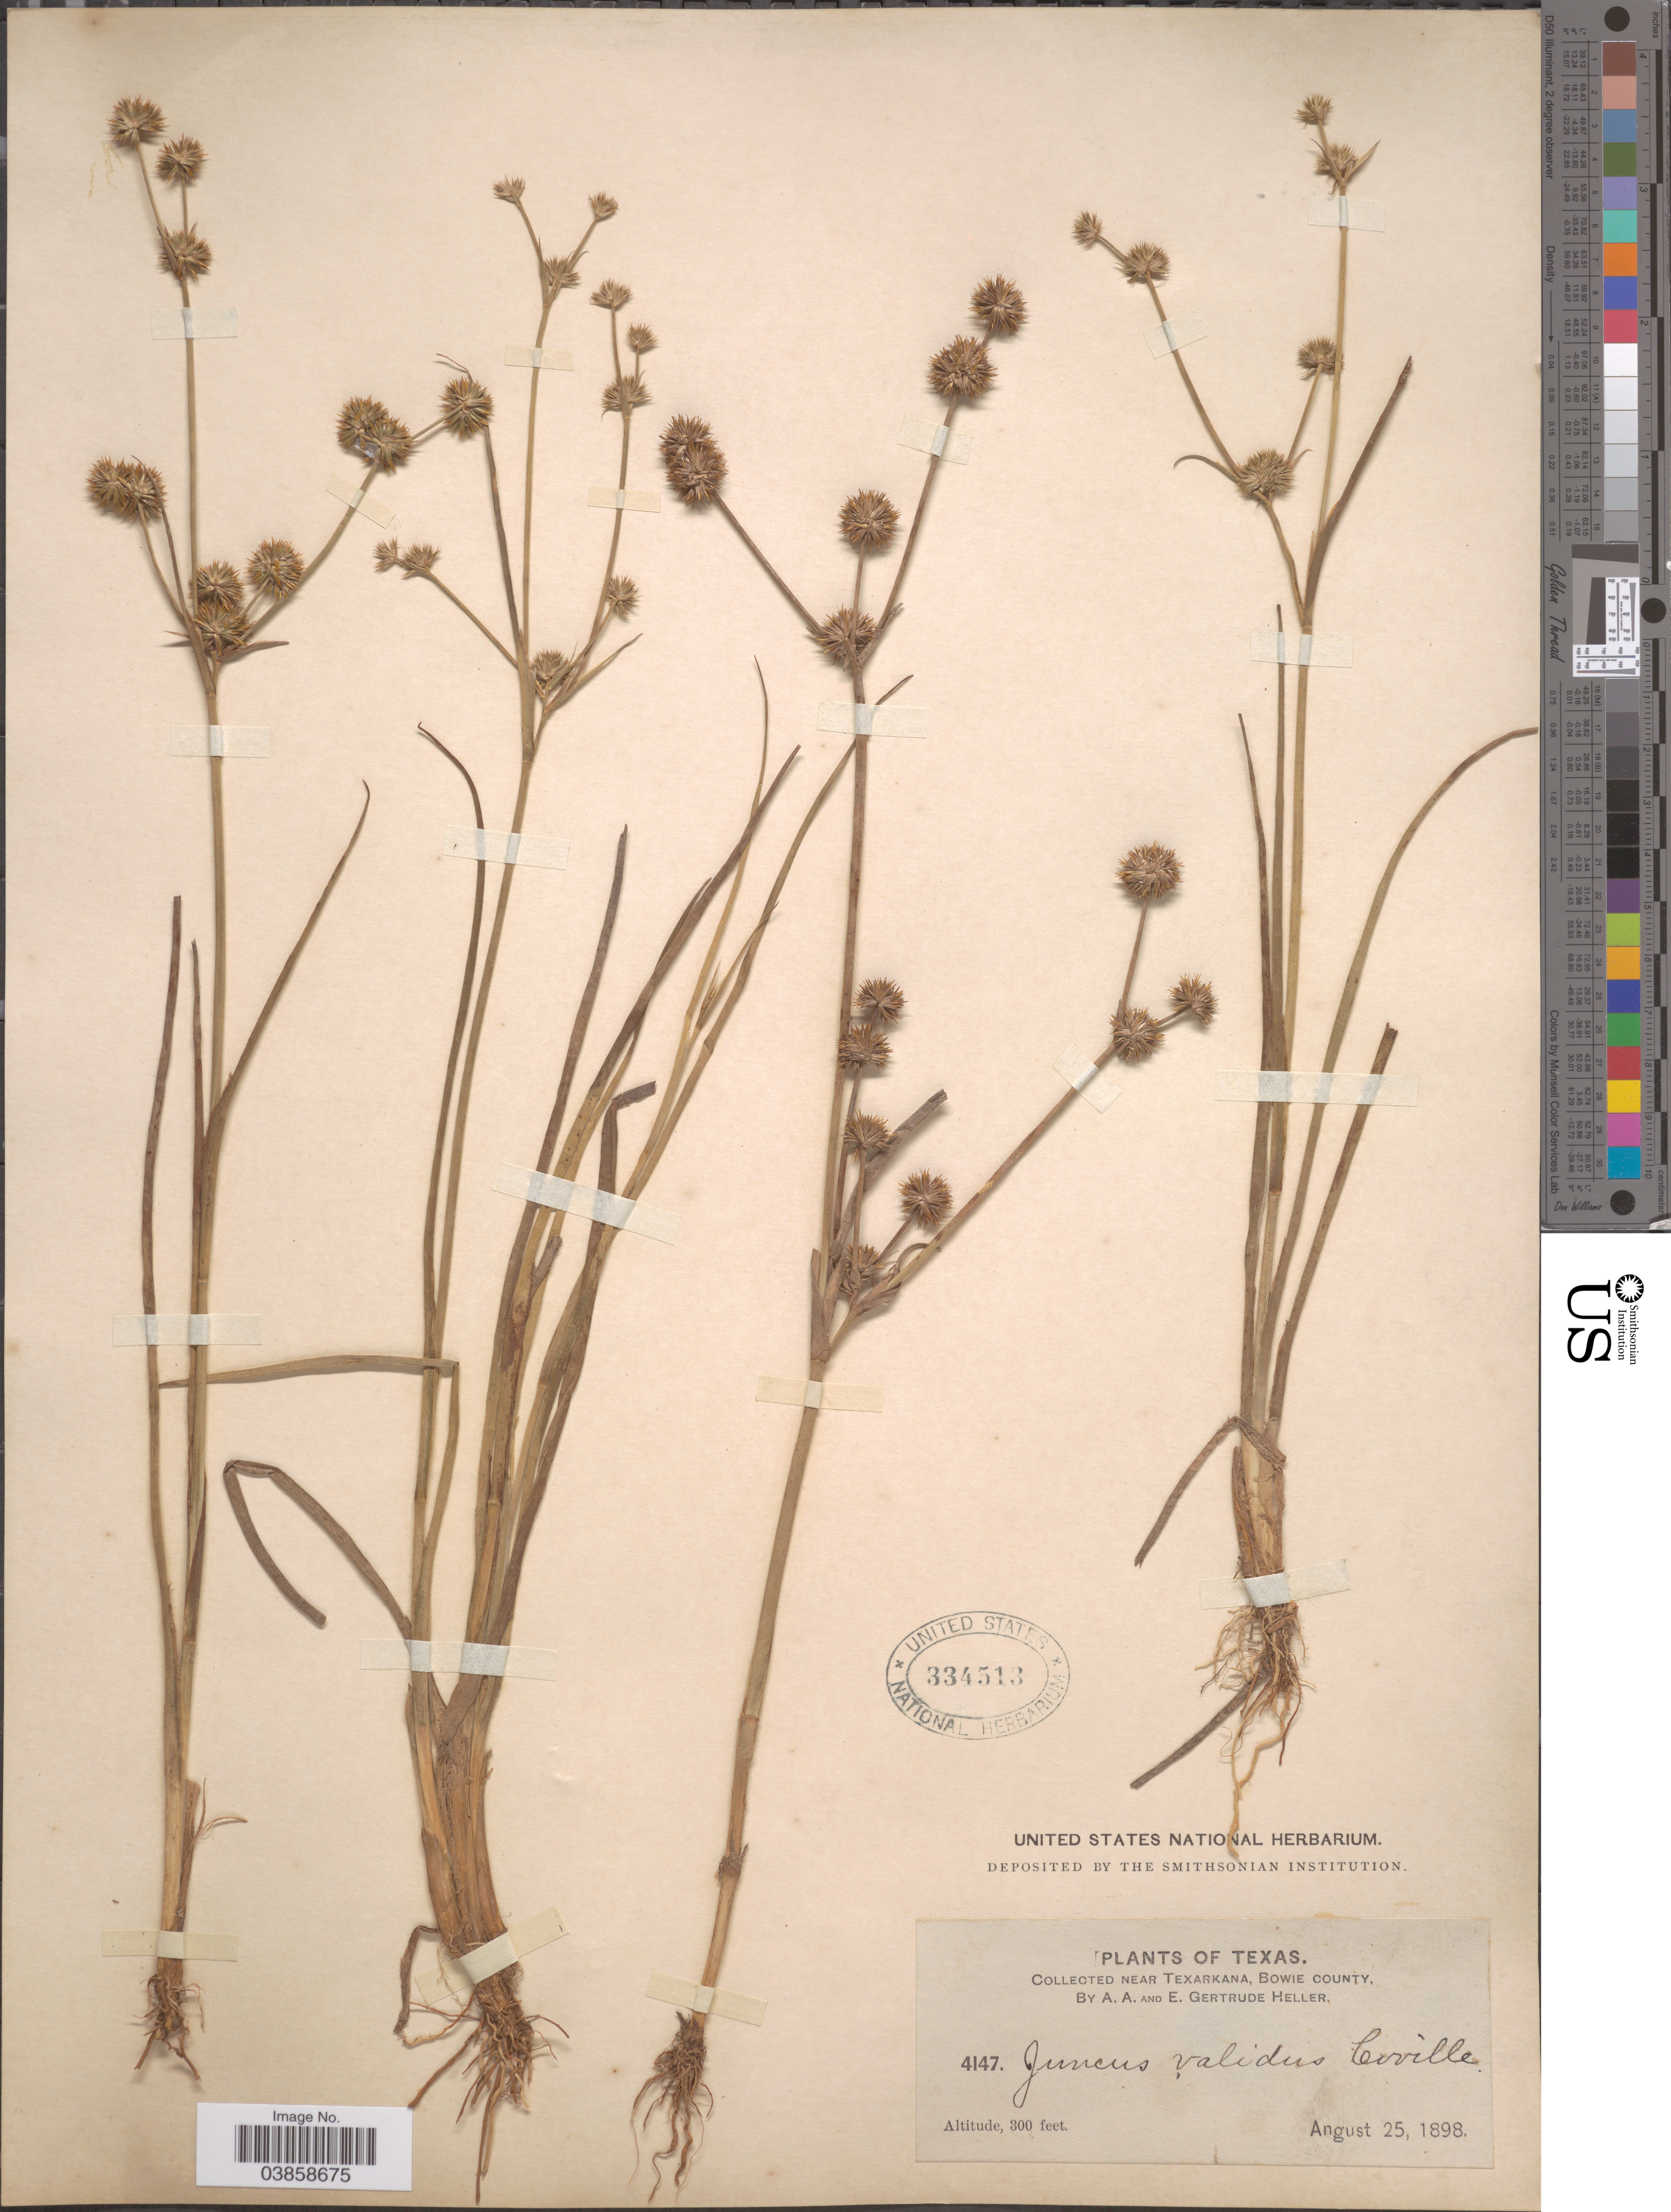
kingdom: Plantae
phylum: Tracheophyta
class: Liliopsida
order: Poales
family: Juncaceae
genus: Juncus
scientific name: Juncus validus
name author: Coville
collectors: A. A. Heller & E. G. Heller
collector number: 4147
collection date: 1898-08-25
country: United States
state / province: Texas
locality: Near Texarkana, Bowie County.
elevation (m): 91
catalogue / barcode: US 334513